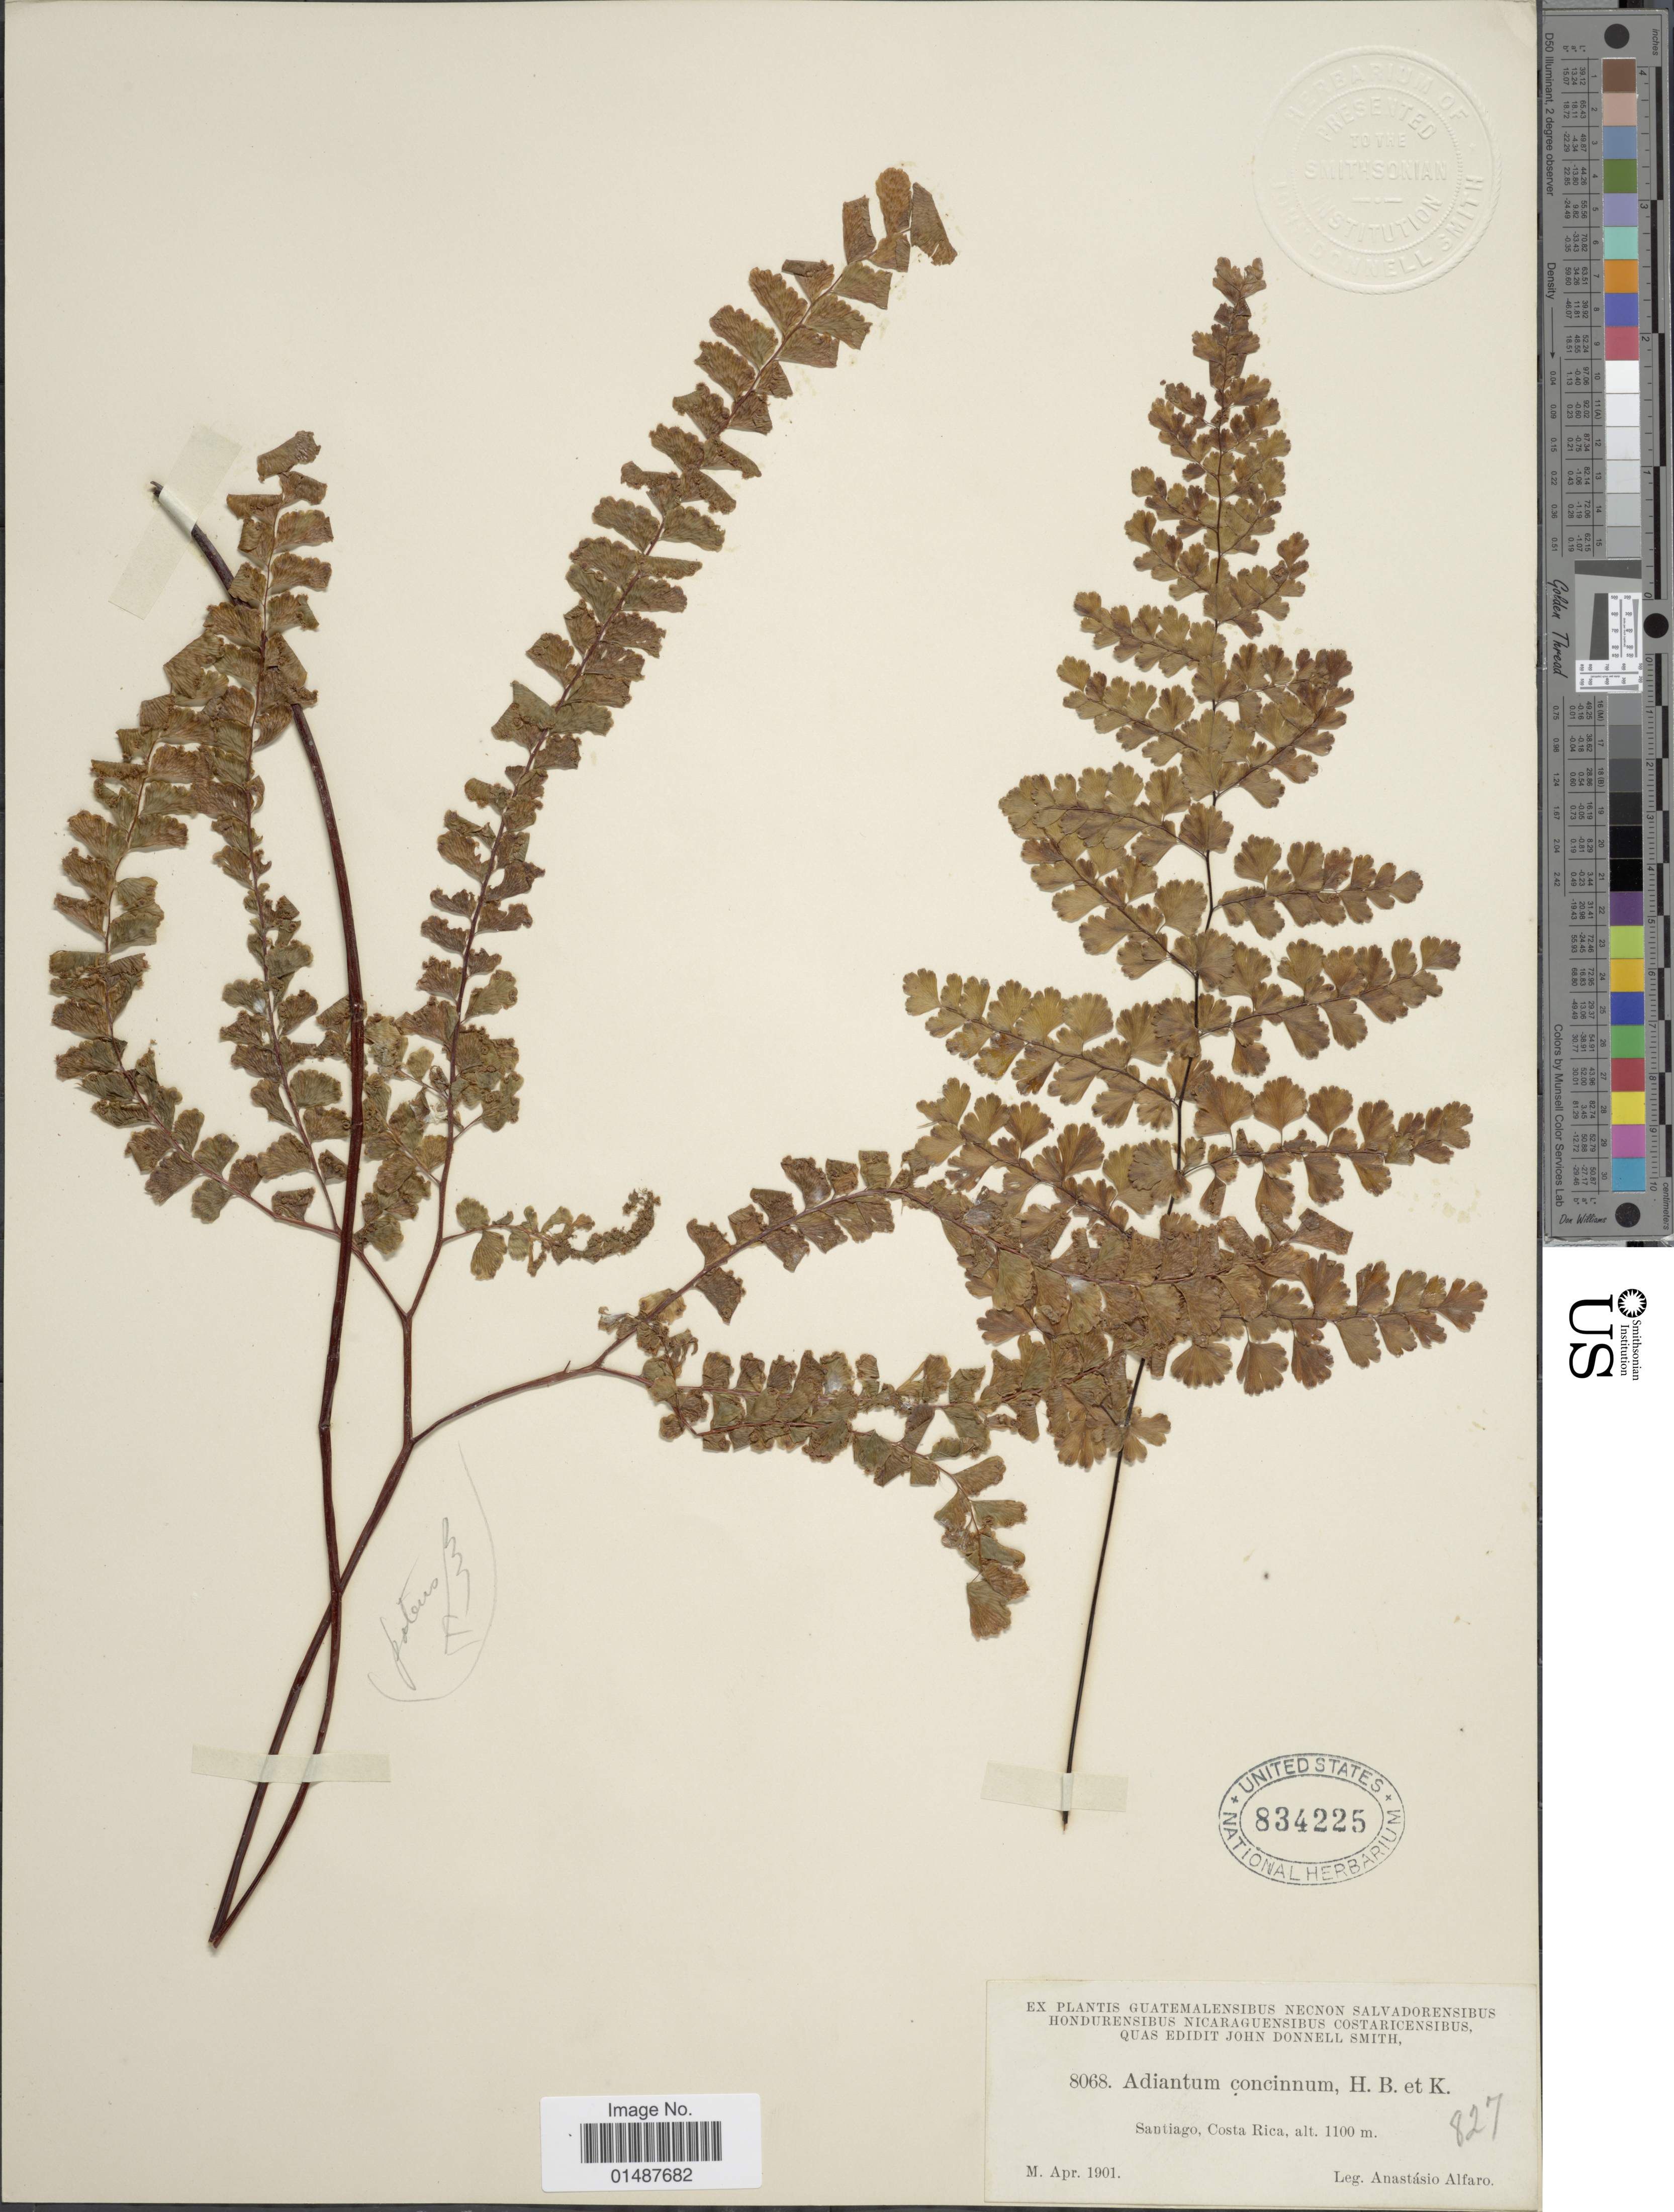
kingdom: Plantae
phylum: Tracheophyta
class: Polypodiopsida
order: Polypodiales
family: Pteridaceae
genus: Adiantum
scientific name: Adiantum concinnum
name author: Humb. & Bonpl. ex Willd.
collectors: A. Alfaro Gonzalez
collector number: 8068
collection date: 1901-04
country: Costa Rica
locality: Santiago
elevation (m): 1100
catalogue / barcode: US 834225